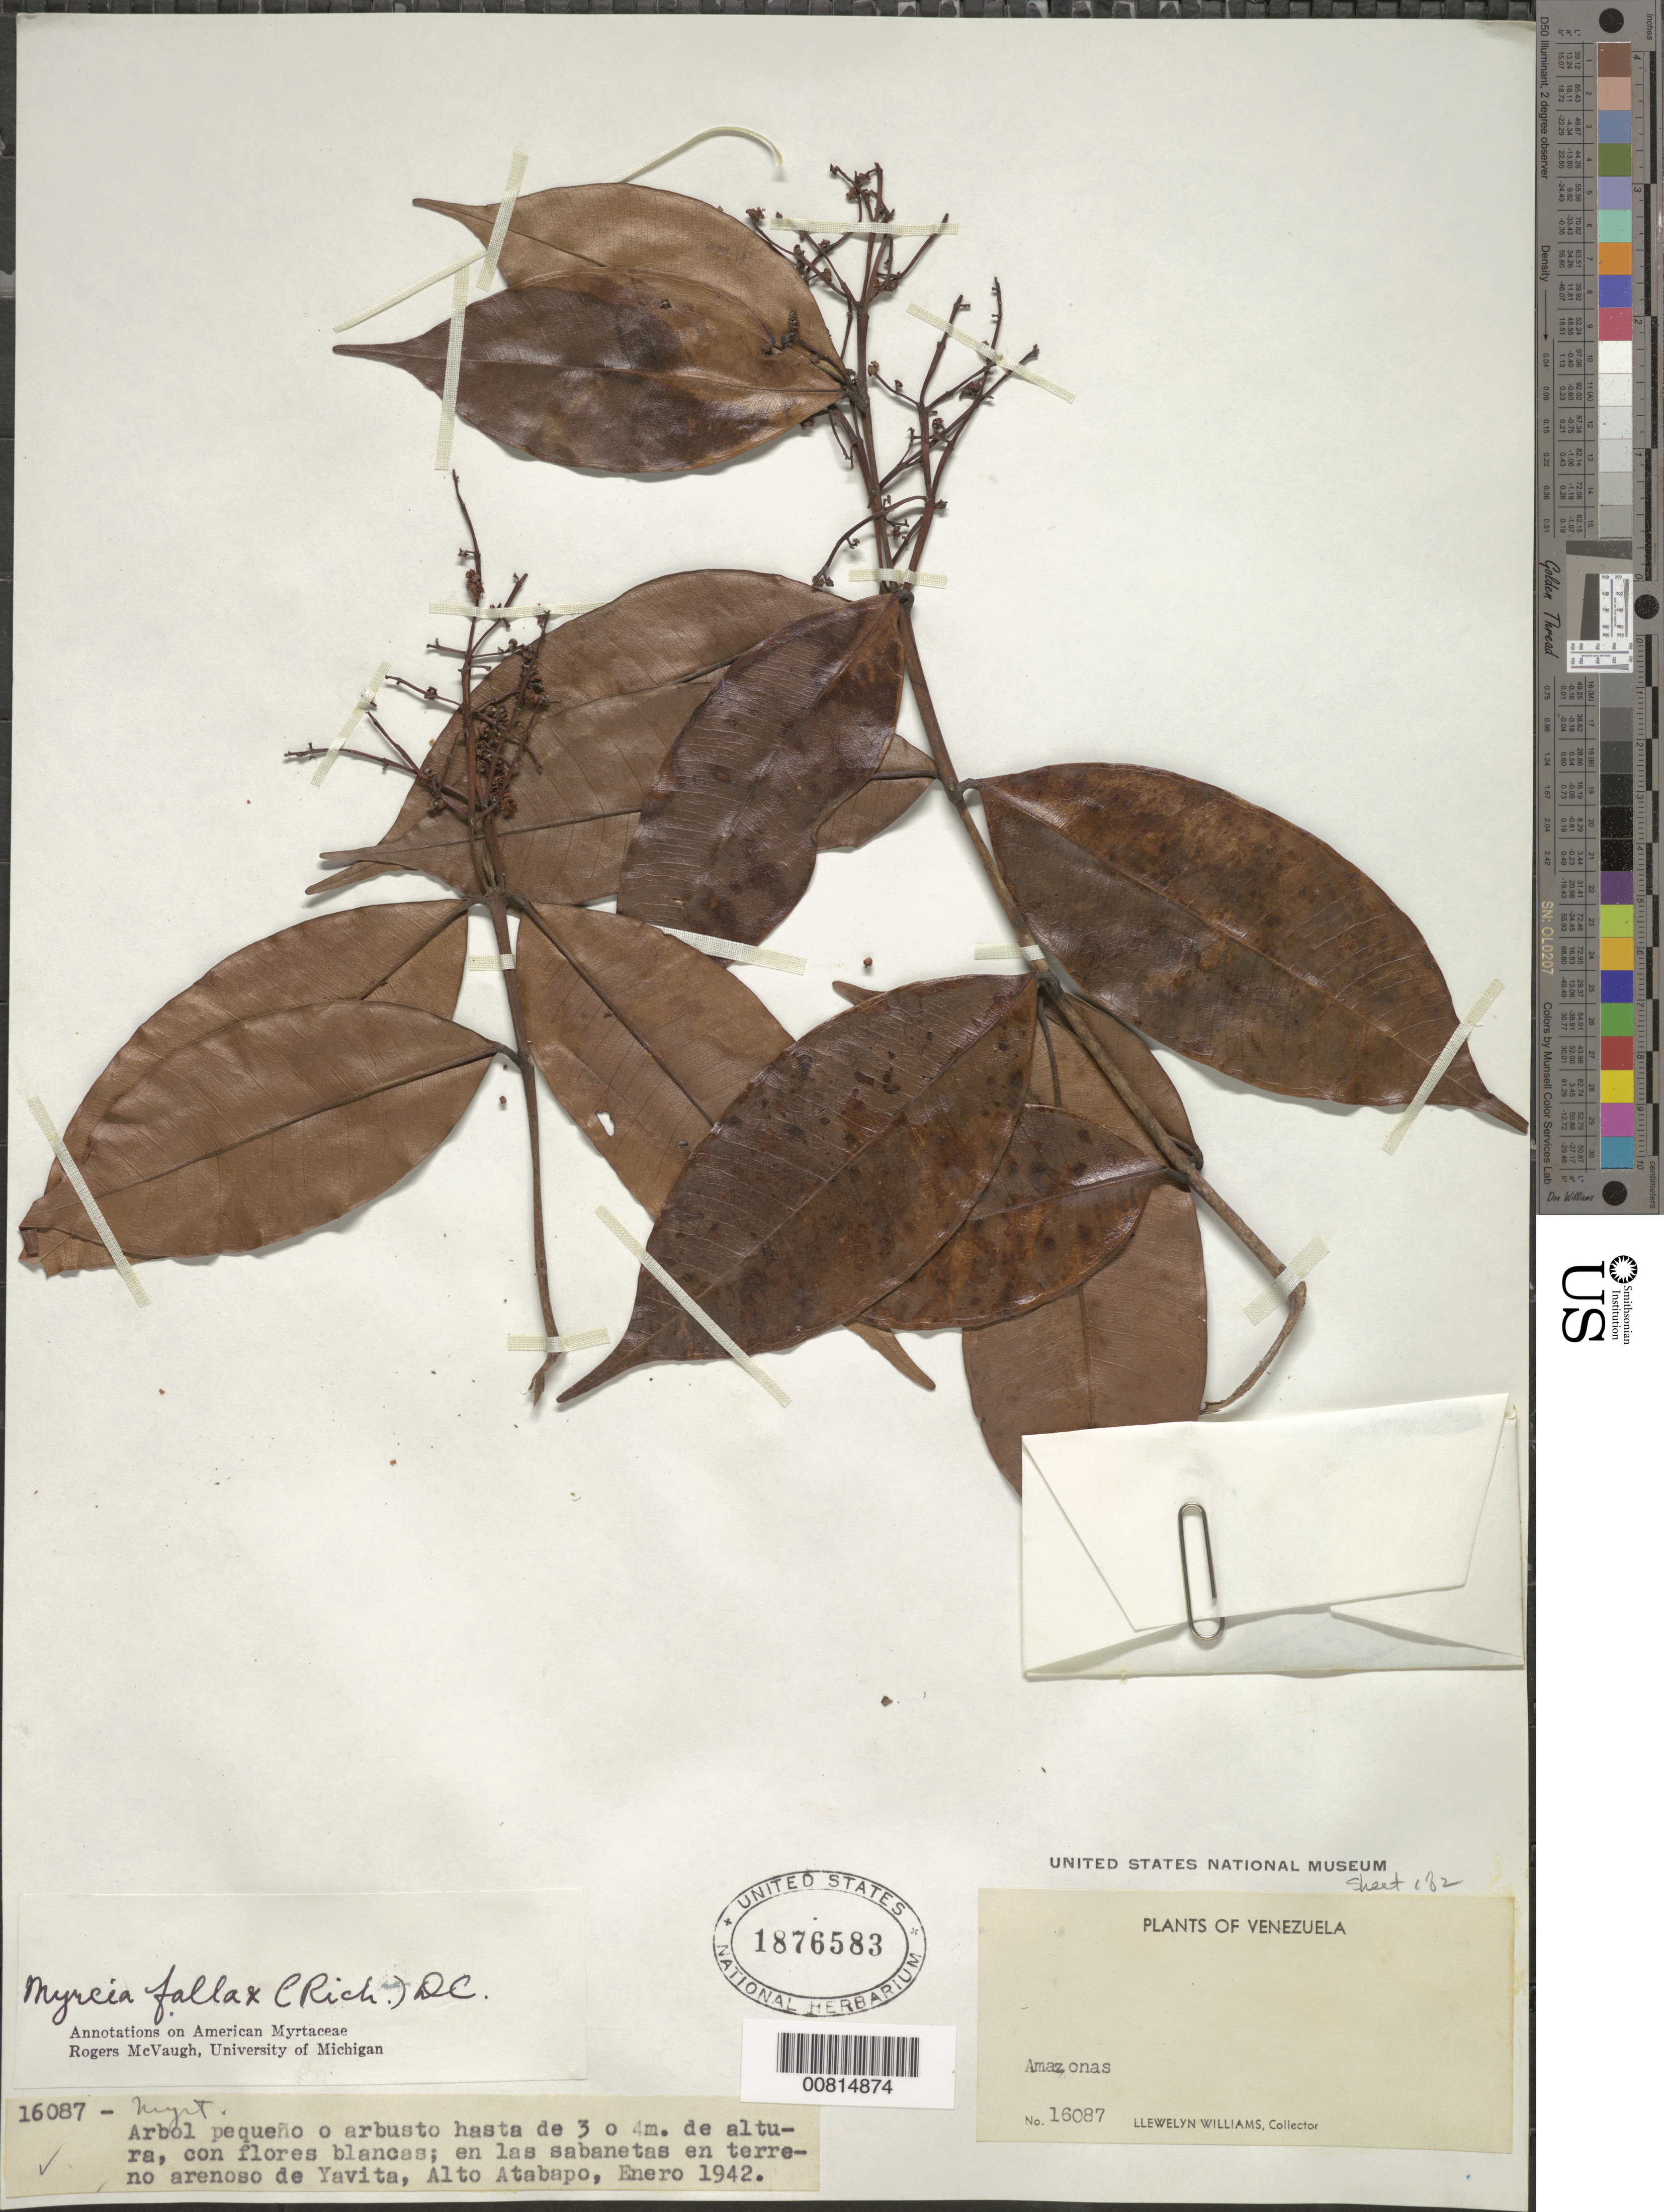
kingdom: Plantae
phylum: Tracheophyta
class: Magnoliopsida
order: Myrtales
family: Myrtaceae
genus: Myrcia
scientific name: Myrcia fallax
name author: (Rich.) DC.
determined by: McVaugh, R.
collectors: Ll. Williams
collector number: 16087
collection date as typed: Jan-42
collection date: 1942-01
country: Venezuela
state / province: Amazonas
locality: Yavita, Alto Atabapo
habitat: Sabanetas en terreno arenoso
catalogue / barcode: US 1876583